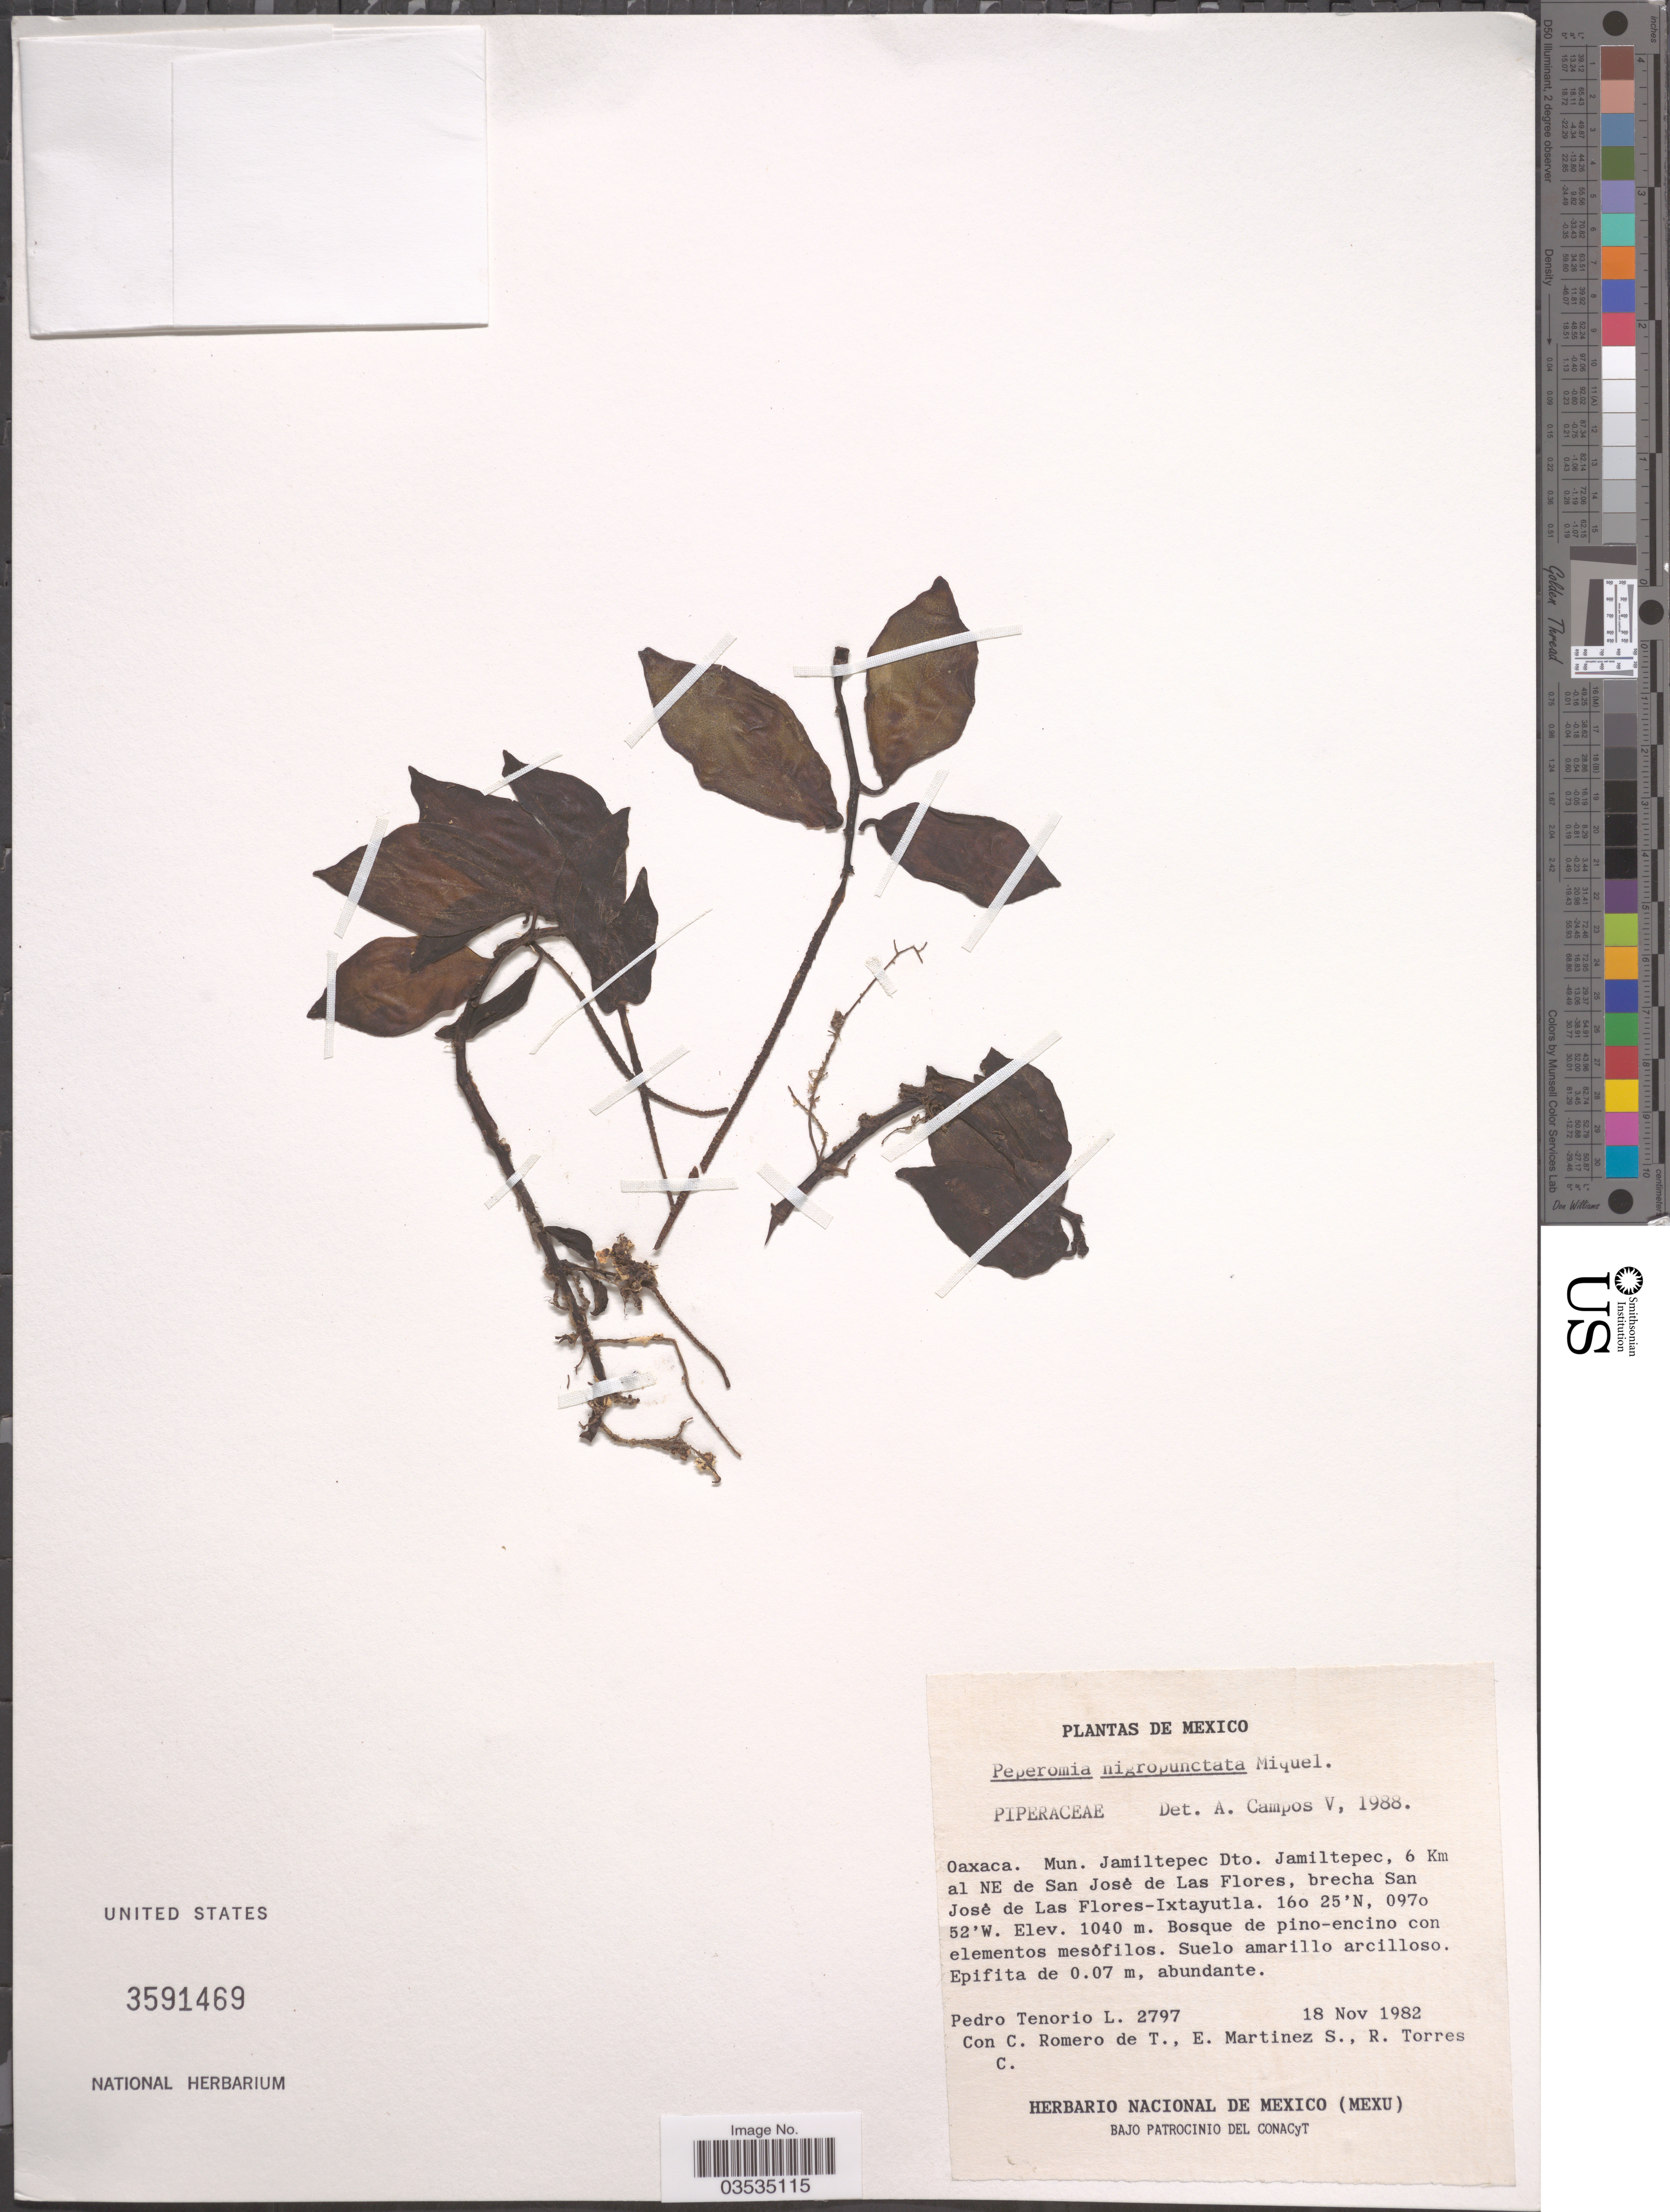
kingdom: Plantae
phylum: Tracheophyta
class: Magnoliopsida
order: Piperales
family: Piperaceae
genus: Peperomia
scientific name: Peperomia nigropunctata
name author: Miq.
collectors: P. Tenorio L., C. Romero de T., E. M. Martínez S. & R. Torres C.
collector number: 2797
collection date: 1982-11-18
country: Mexico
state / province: Oaxaca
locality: Mun. Jamiltepec Dto. Jamiltepec, 6 Km al NE de San José de Las Flores, brecha San José de Las Flores-Ixtayutla.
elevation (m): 1040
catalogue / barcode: US 3591469